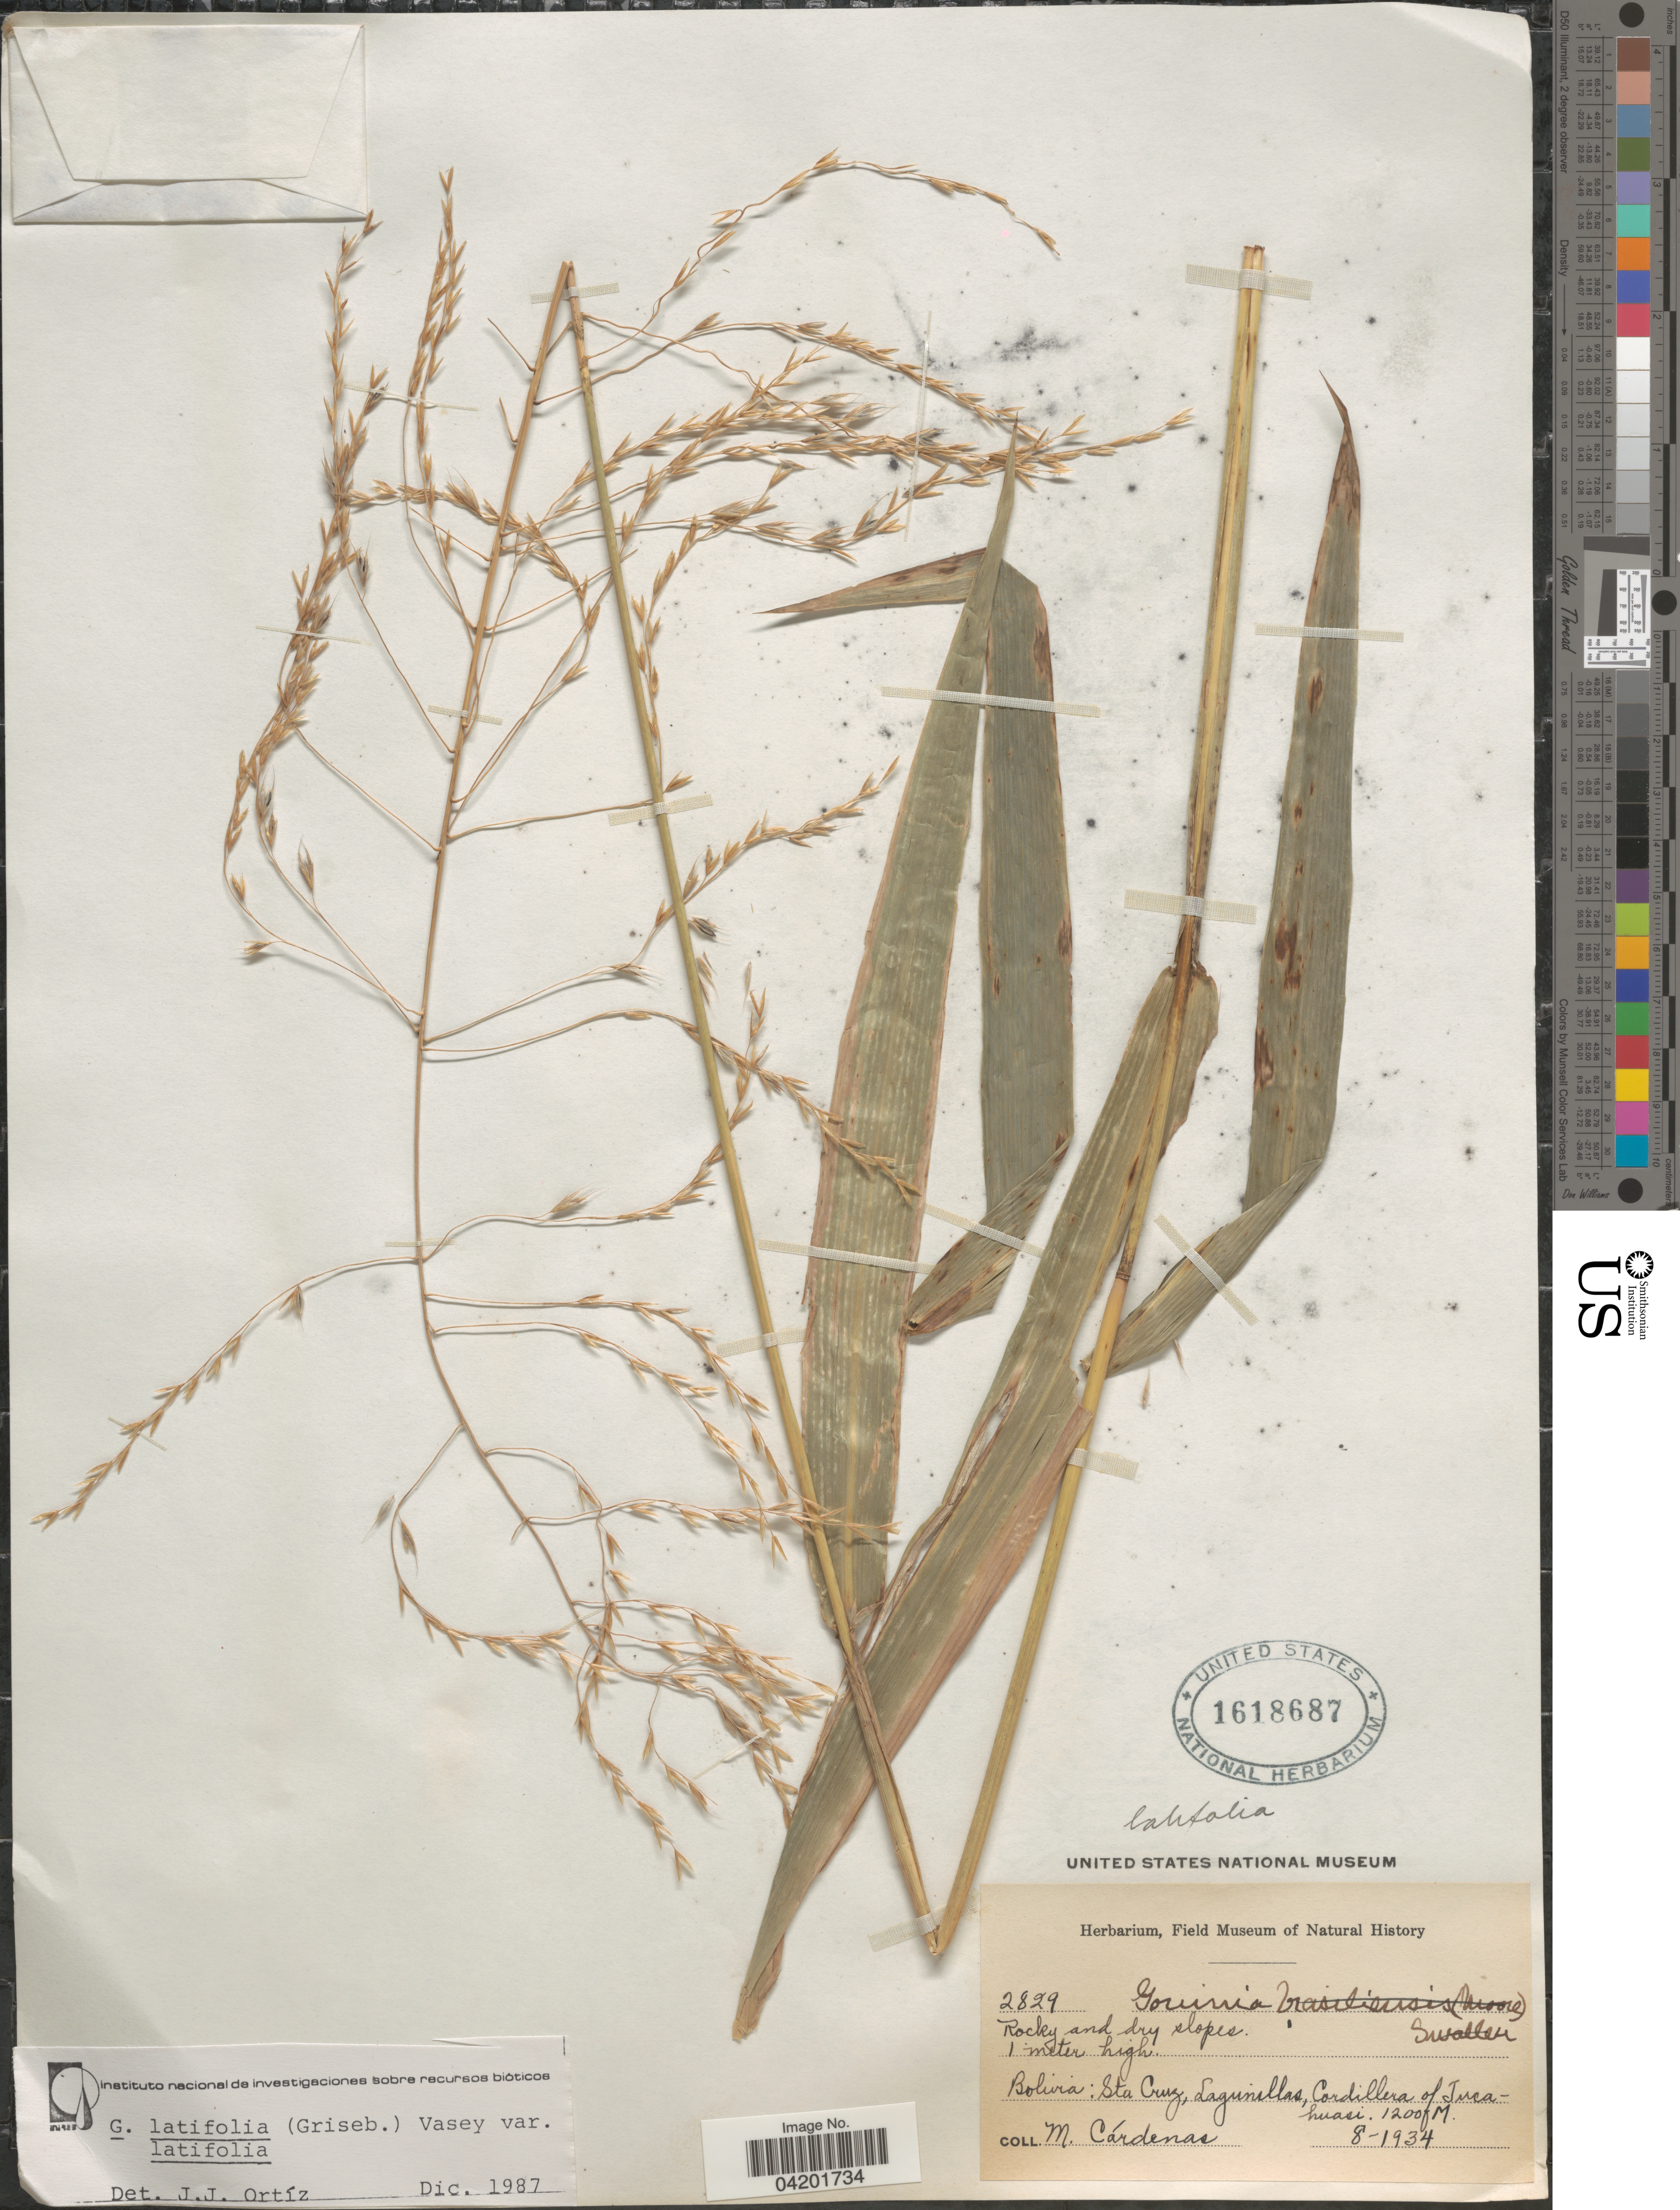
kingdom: Plantae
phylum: Tracheophyta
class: Liliopsida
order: Poales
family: Poaceae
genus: Gouinia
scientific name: Gouinia latifolia var. latifolia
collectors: M. Cárdenas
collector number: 2829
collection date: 1934-08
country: Bolivia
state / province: Santa Cruz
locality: Lagunillas, Cordillera of Jucahuasi.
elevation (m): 1200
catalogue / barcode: US 1618687